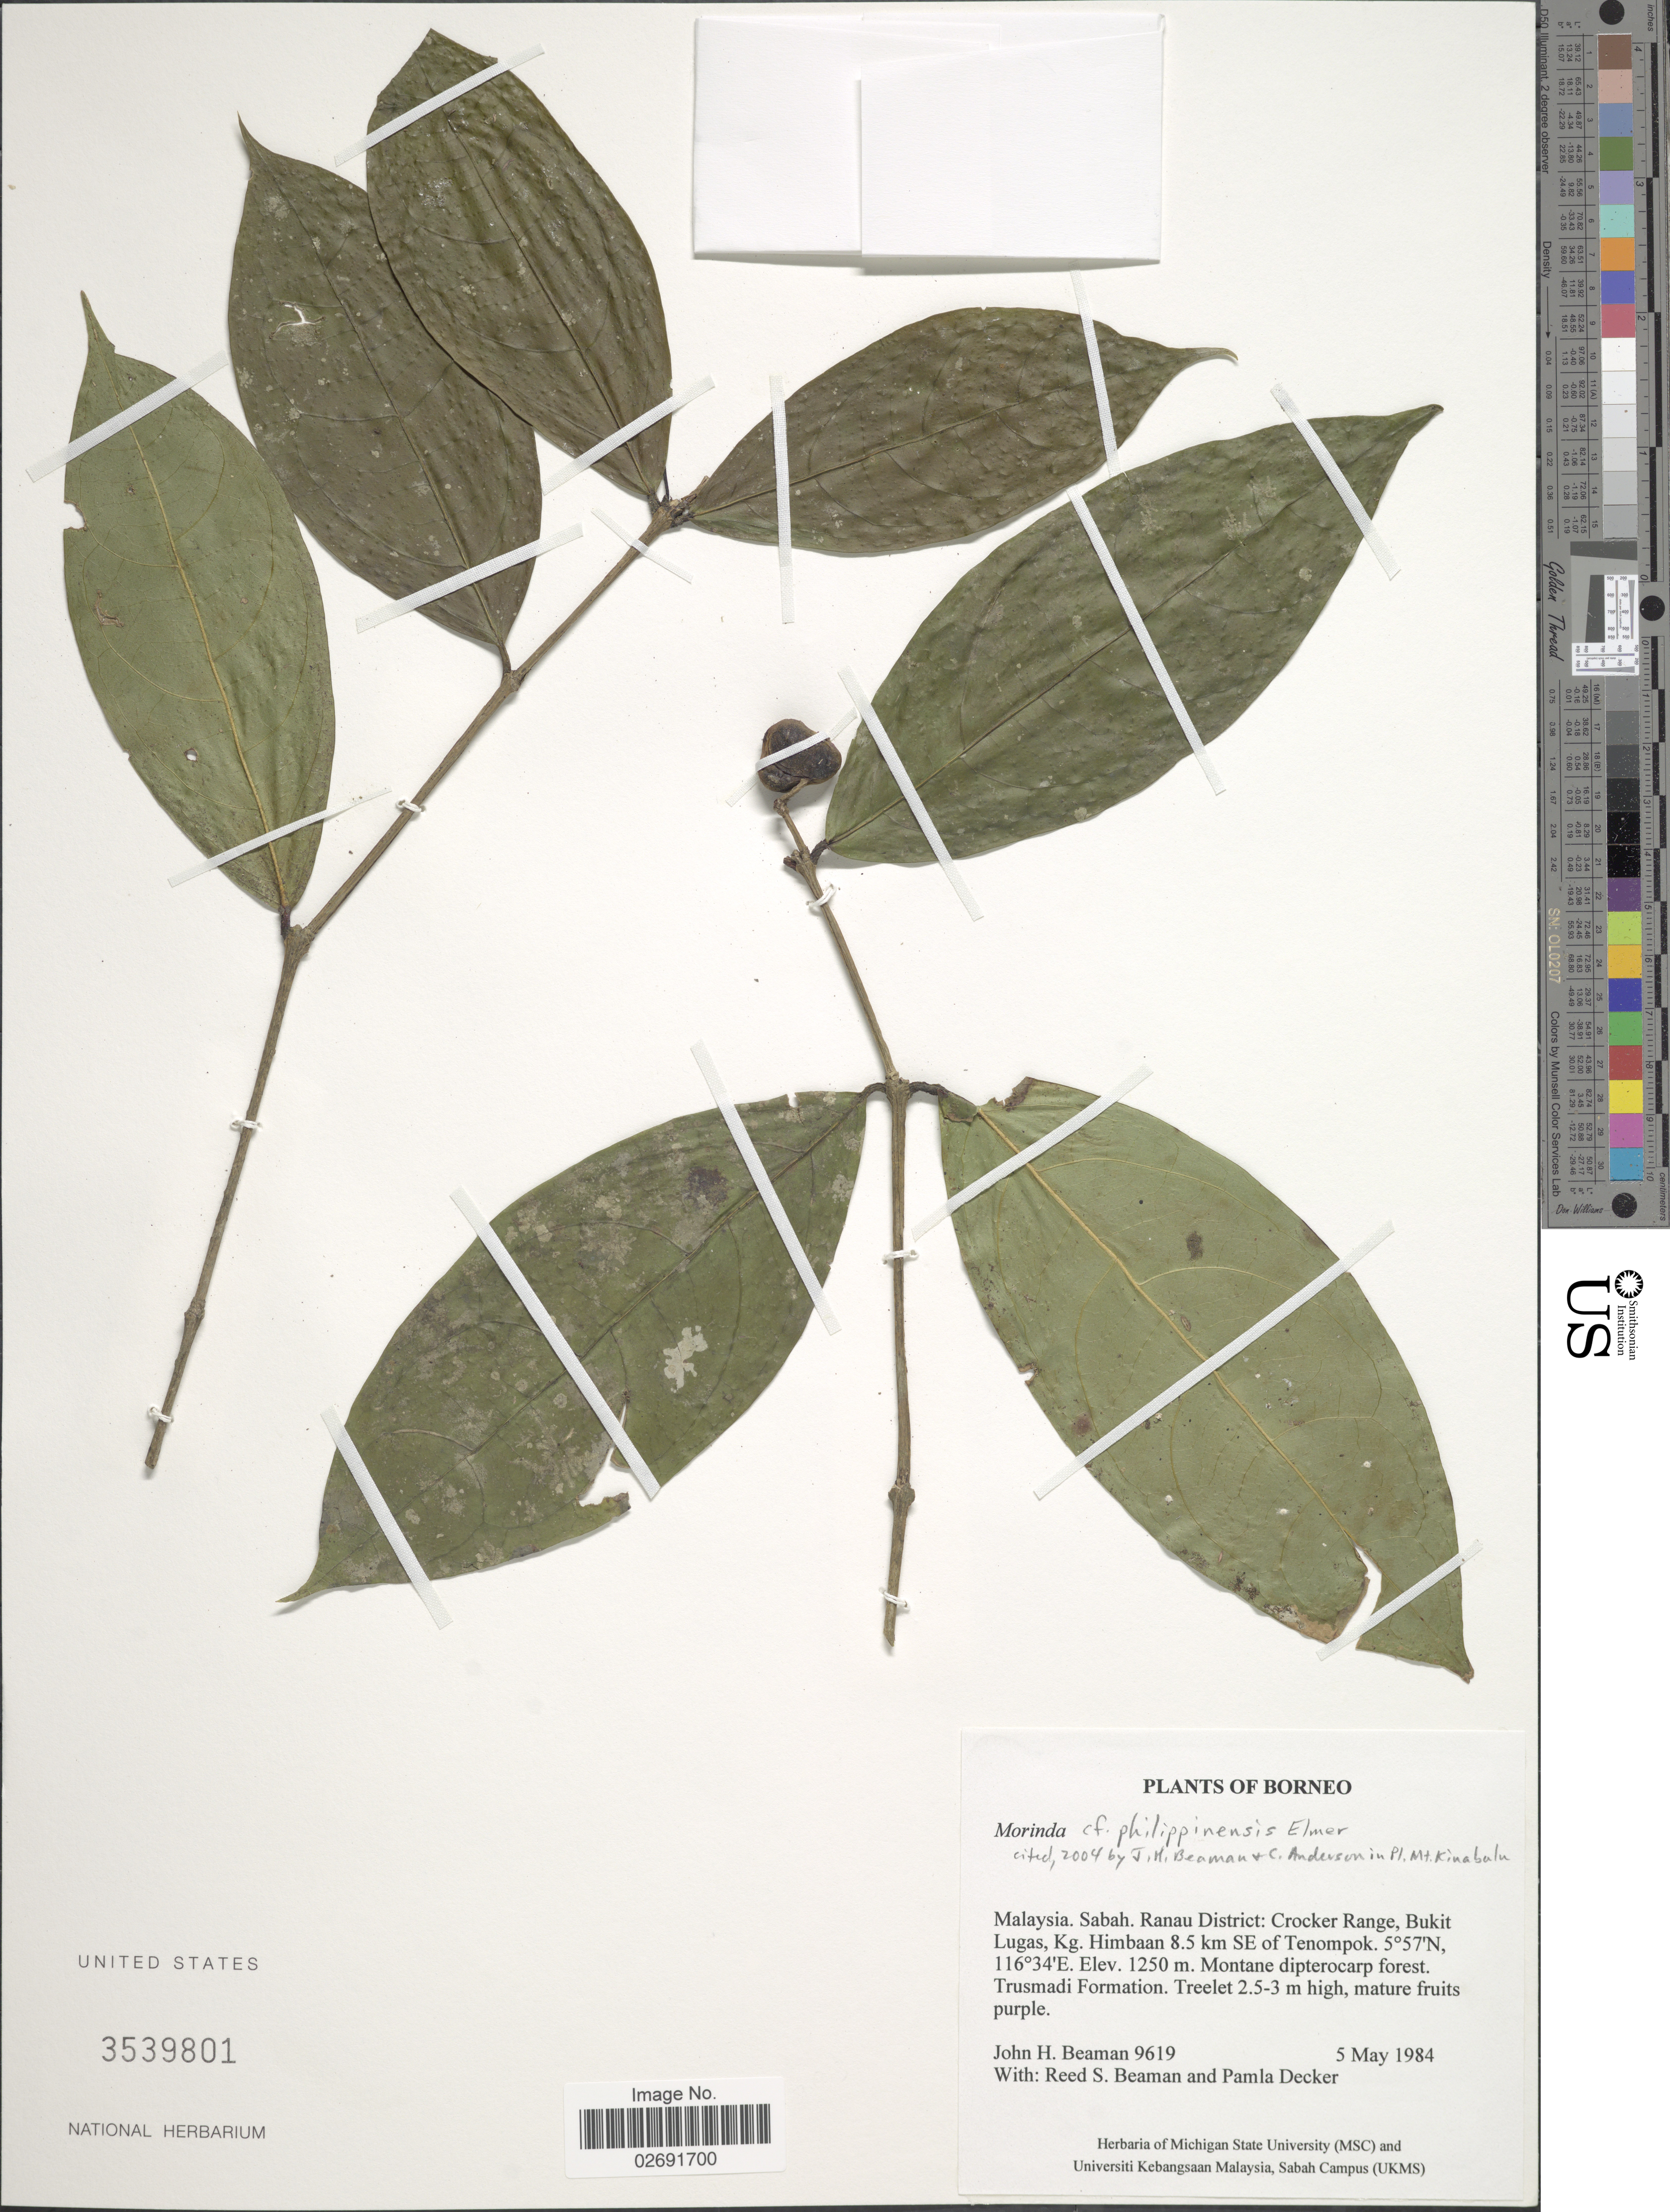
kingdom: Plantae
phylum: Tracheophyta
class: Magnoliopsida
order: Gentianales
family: Rubiaceae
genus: Gynochthodes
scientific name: Gynochthodes philippinensis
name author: (Elmer) Merr.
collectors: J. H. Beaman, R. S. Beaman & P. Decker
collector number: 9619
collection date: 1984-05-05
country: Malaysia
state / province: Sabah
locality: Borneo. Ranau District: Crocker Range, Bukit Lugas, Kg. Himbaan 8.5 km SE of Tenompok.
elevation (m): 1250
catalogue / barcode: US 3539801